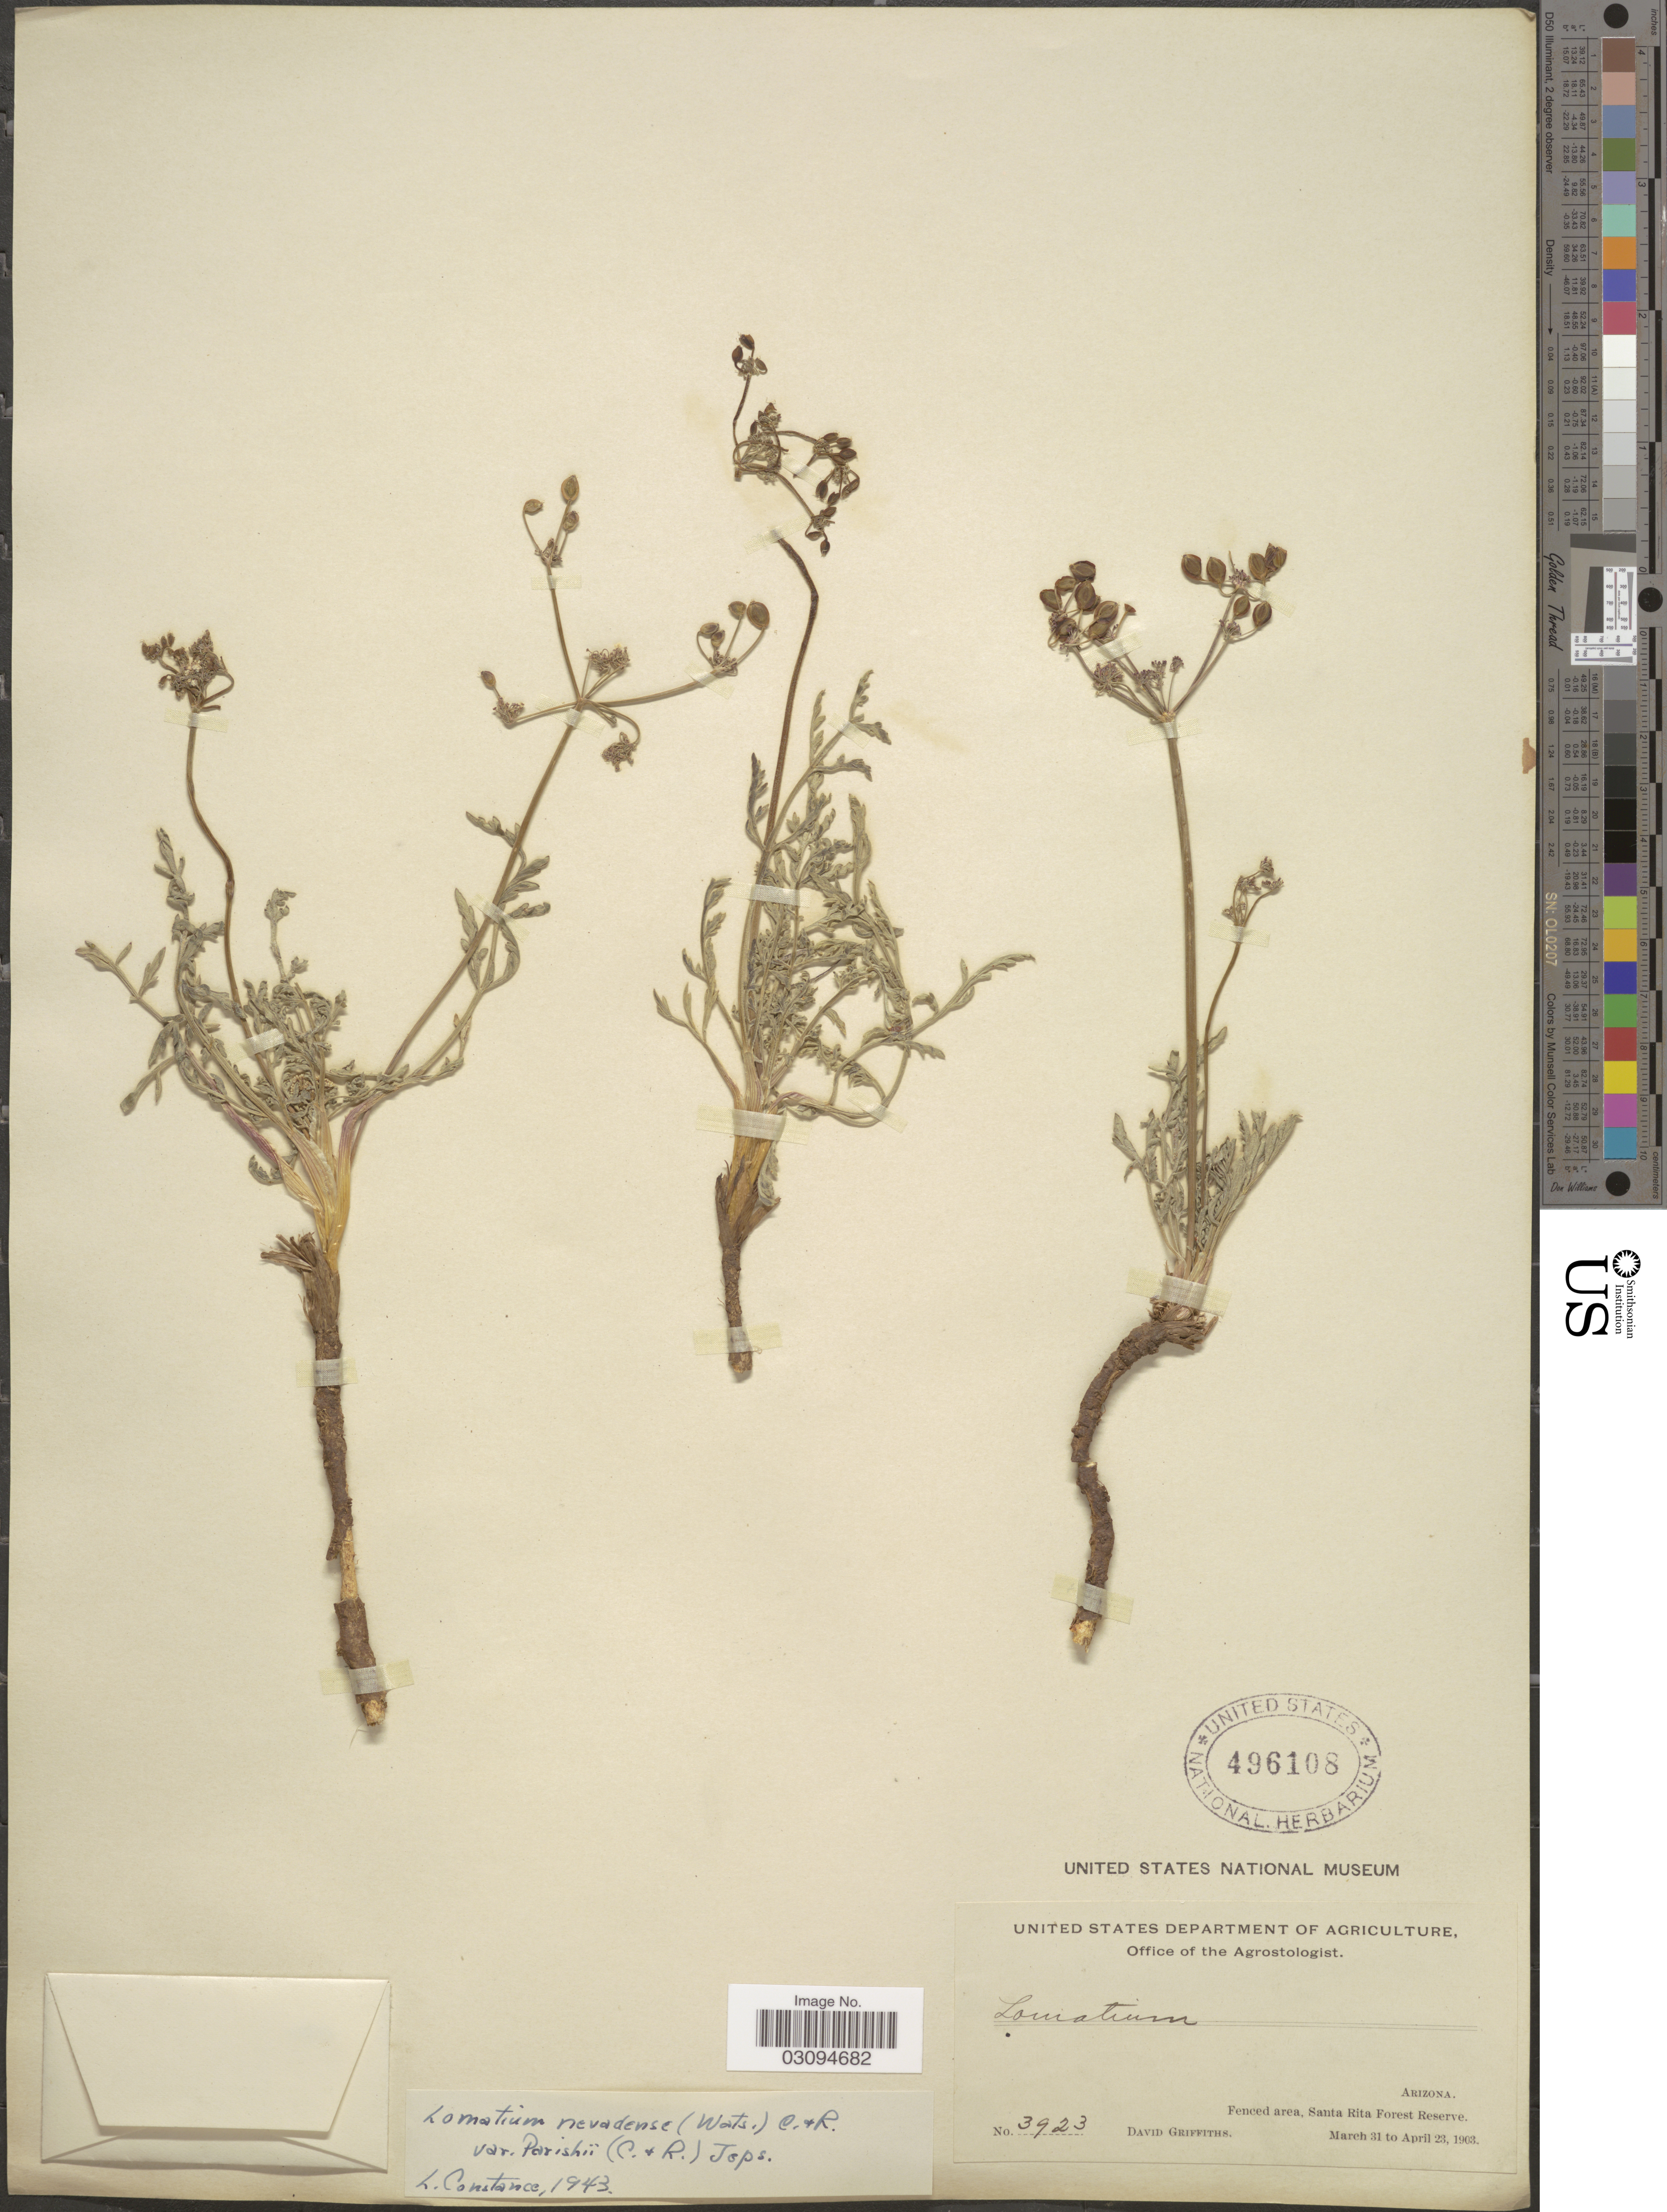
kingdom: Plantae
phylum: Tracheophyta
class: Magnoliopsida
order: Apiales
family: Apiaceae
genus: Lomatium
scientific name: Lomatium nevadense var. parishii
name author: (J.M. Coult. & Rose) Jeps.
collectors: D. Griffiths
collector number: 3923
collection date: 1903-03-31/1903-04-23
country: United States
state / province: Arizona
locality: Fenced area, Santa Rita Forest Reserve.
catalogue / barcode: US 496108